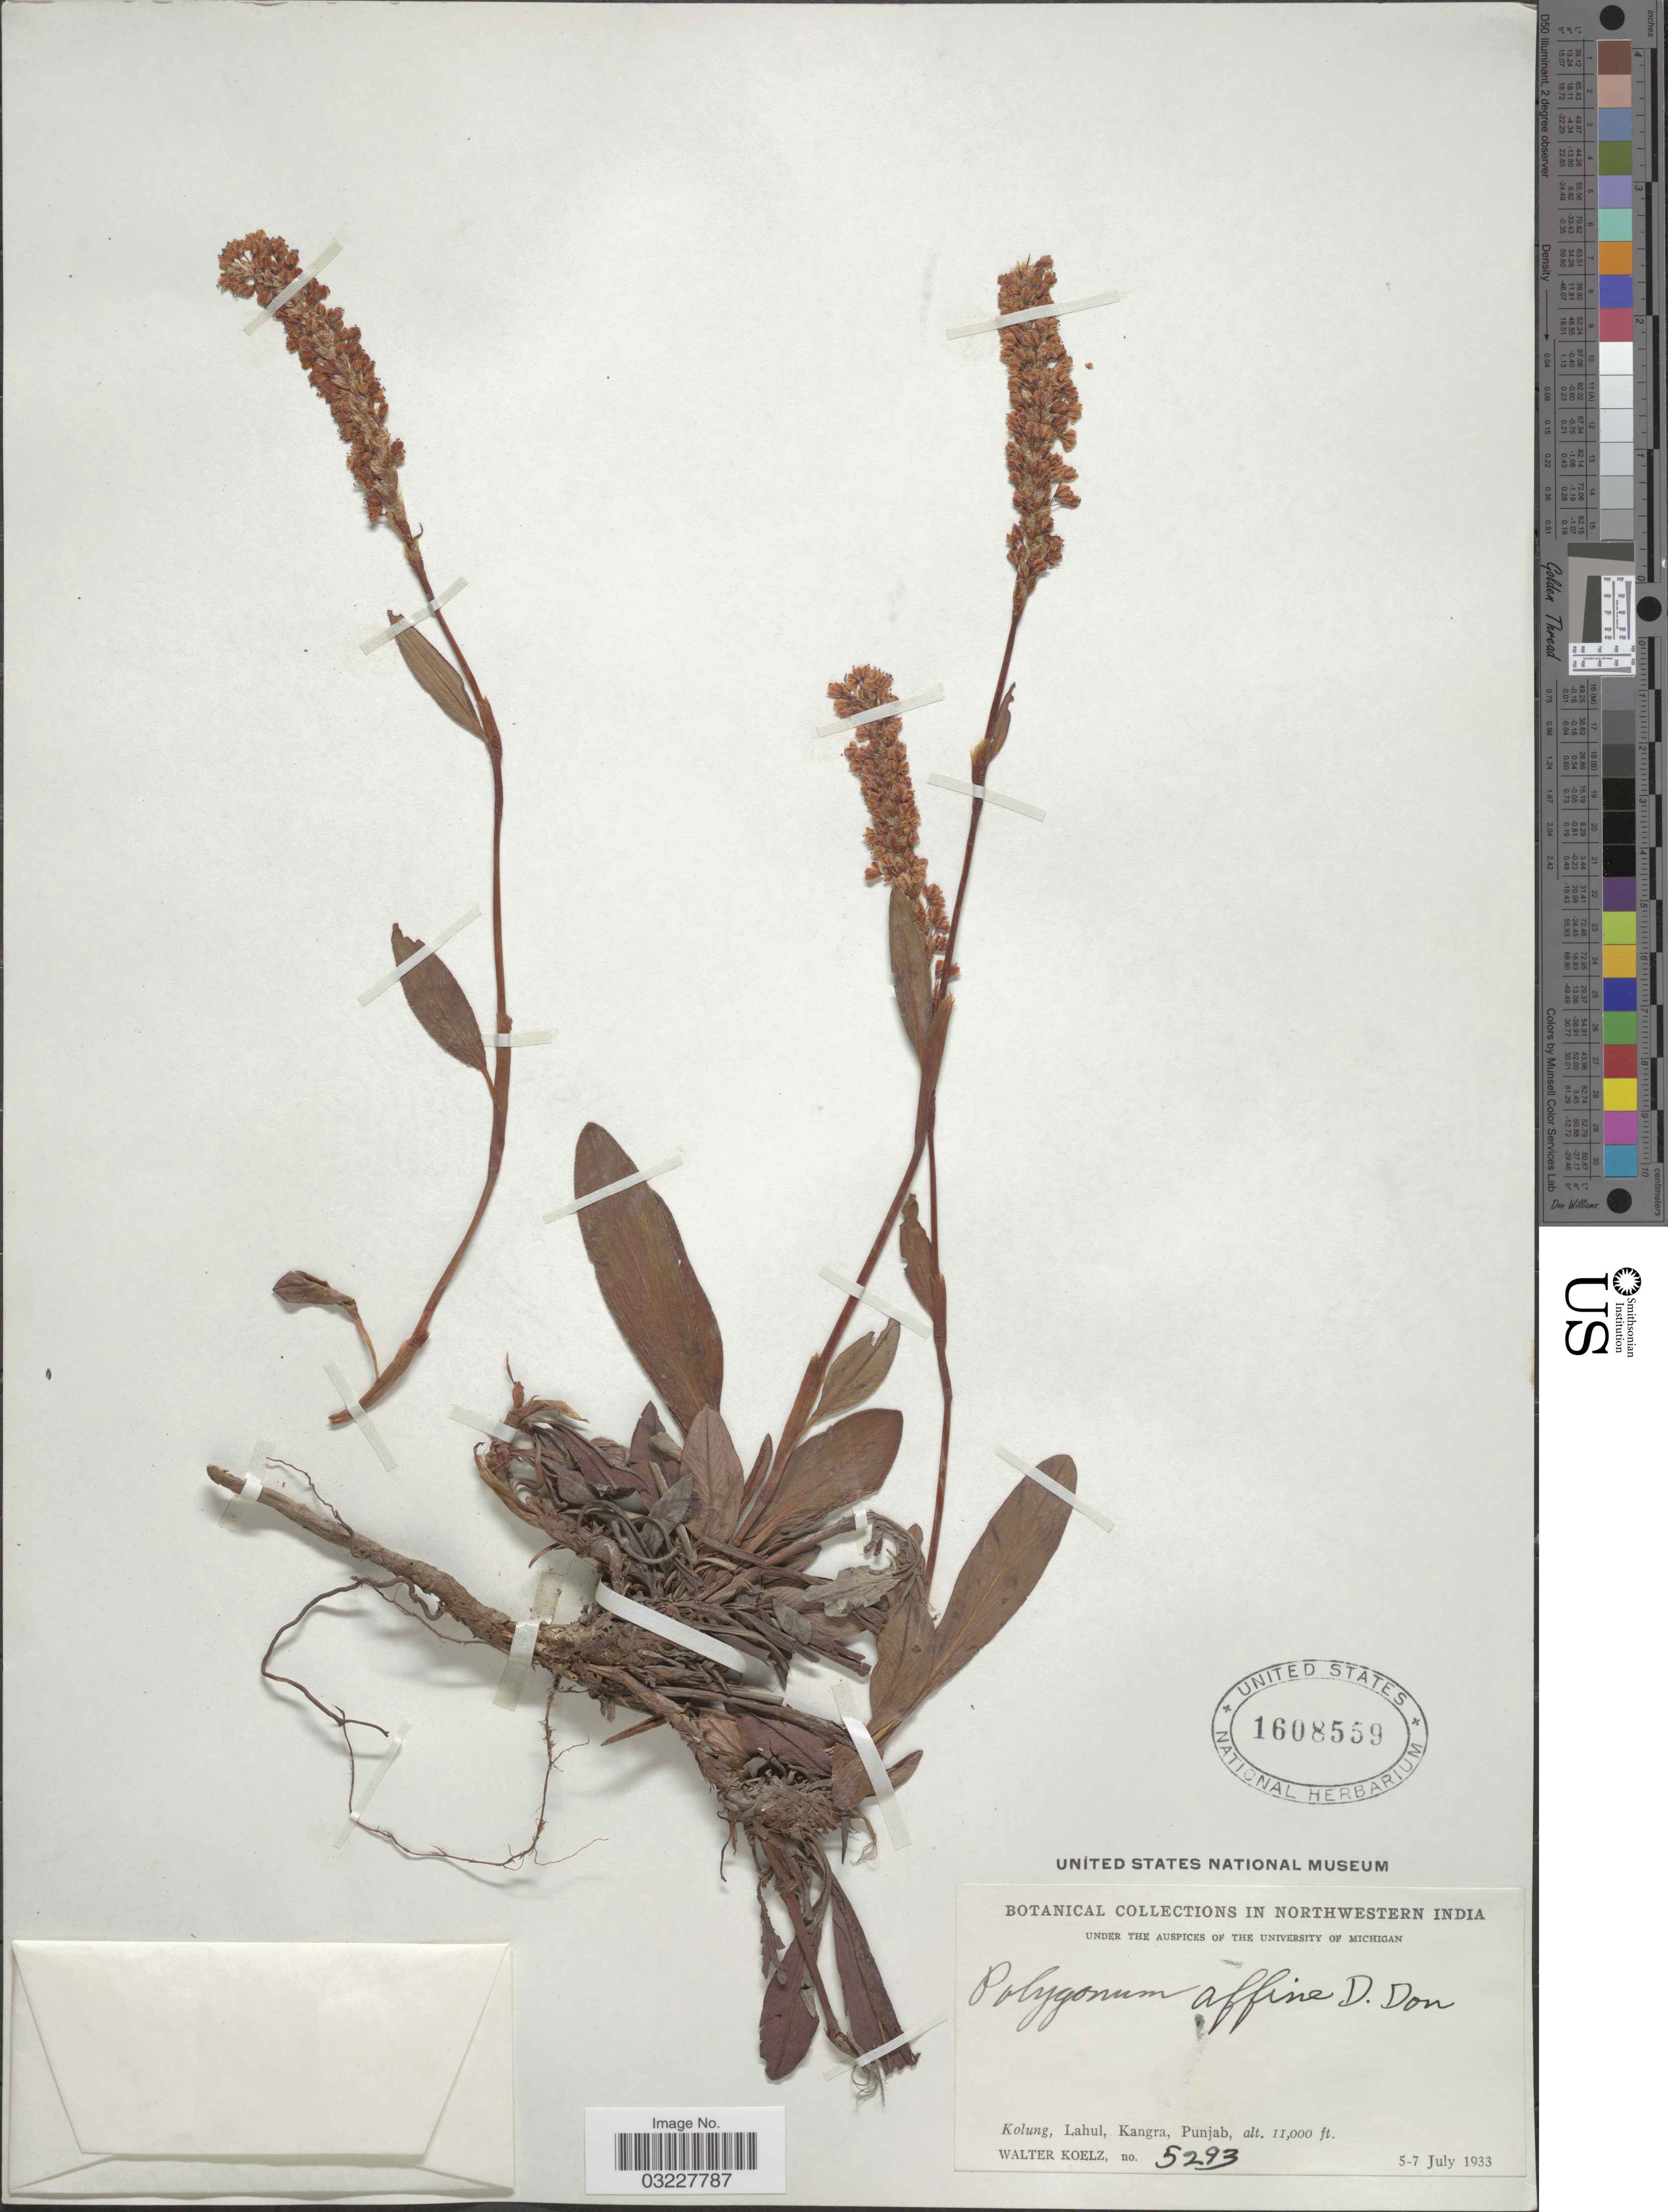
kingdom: Plantae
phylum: Tracheophyta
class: Magnoliopsida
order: Caryophyllales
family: Polygonaceae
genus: Polygonum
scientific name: Polygonum affine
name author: D. Don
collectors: W. N. Koelz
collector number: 5293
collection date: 1933-07-05/1933-07-07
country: India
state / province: Punjab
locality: Northwestern India. Kolung, Lahul, Kangra.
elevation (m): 3353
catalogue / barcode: US 1608559